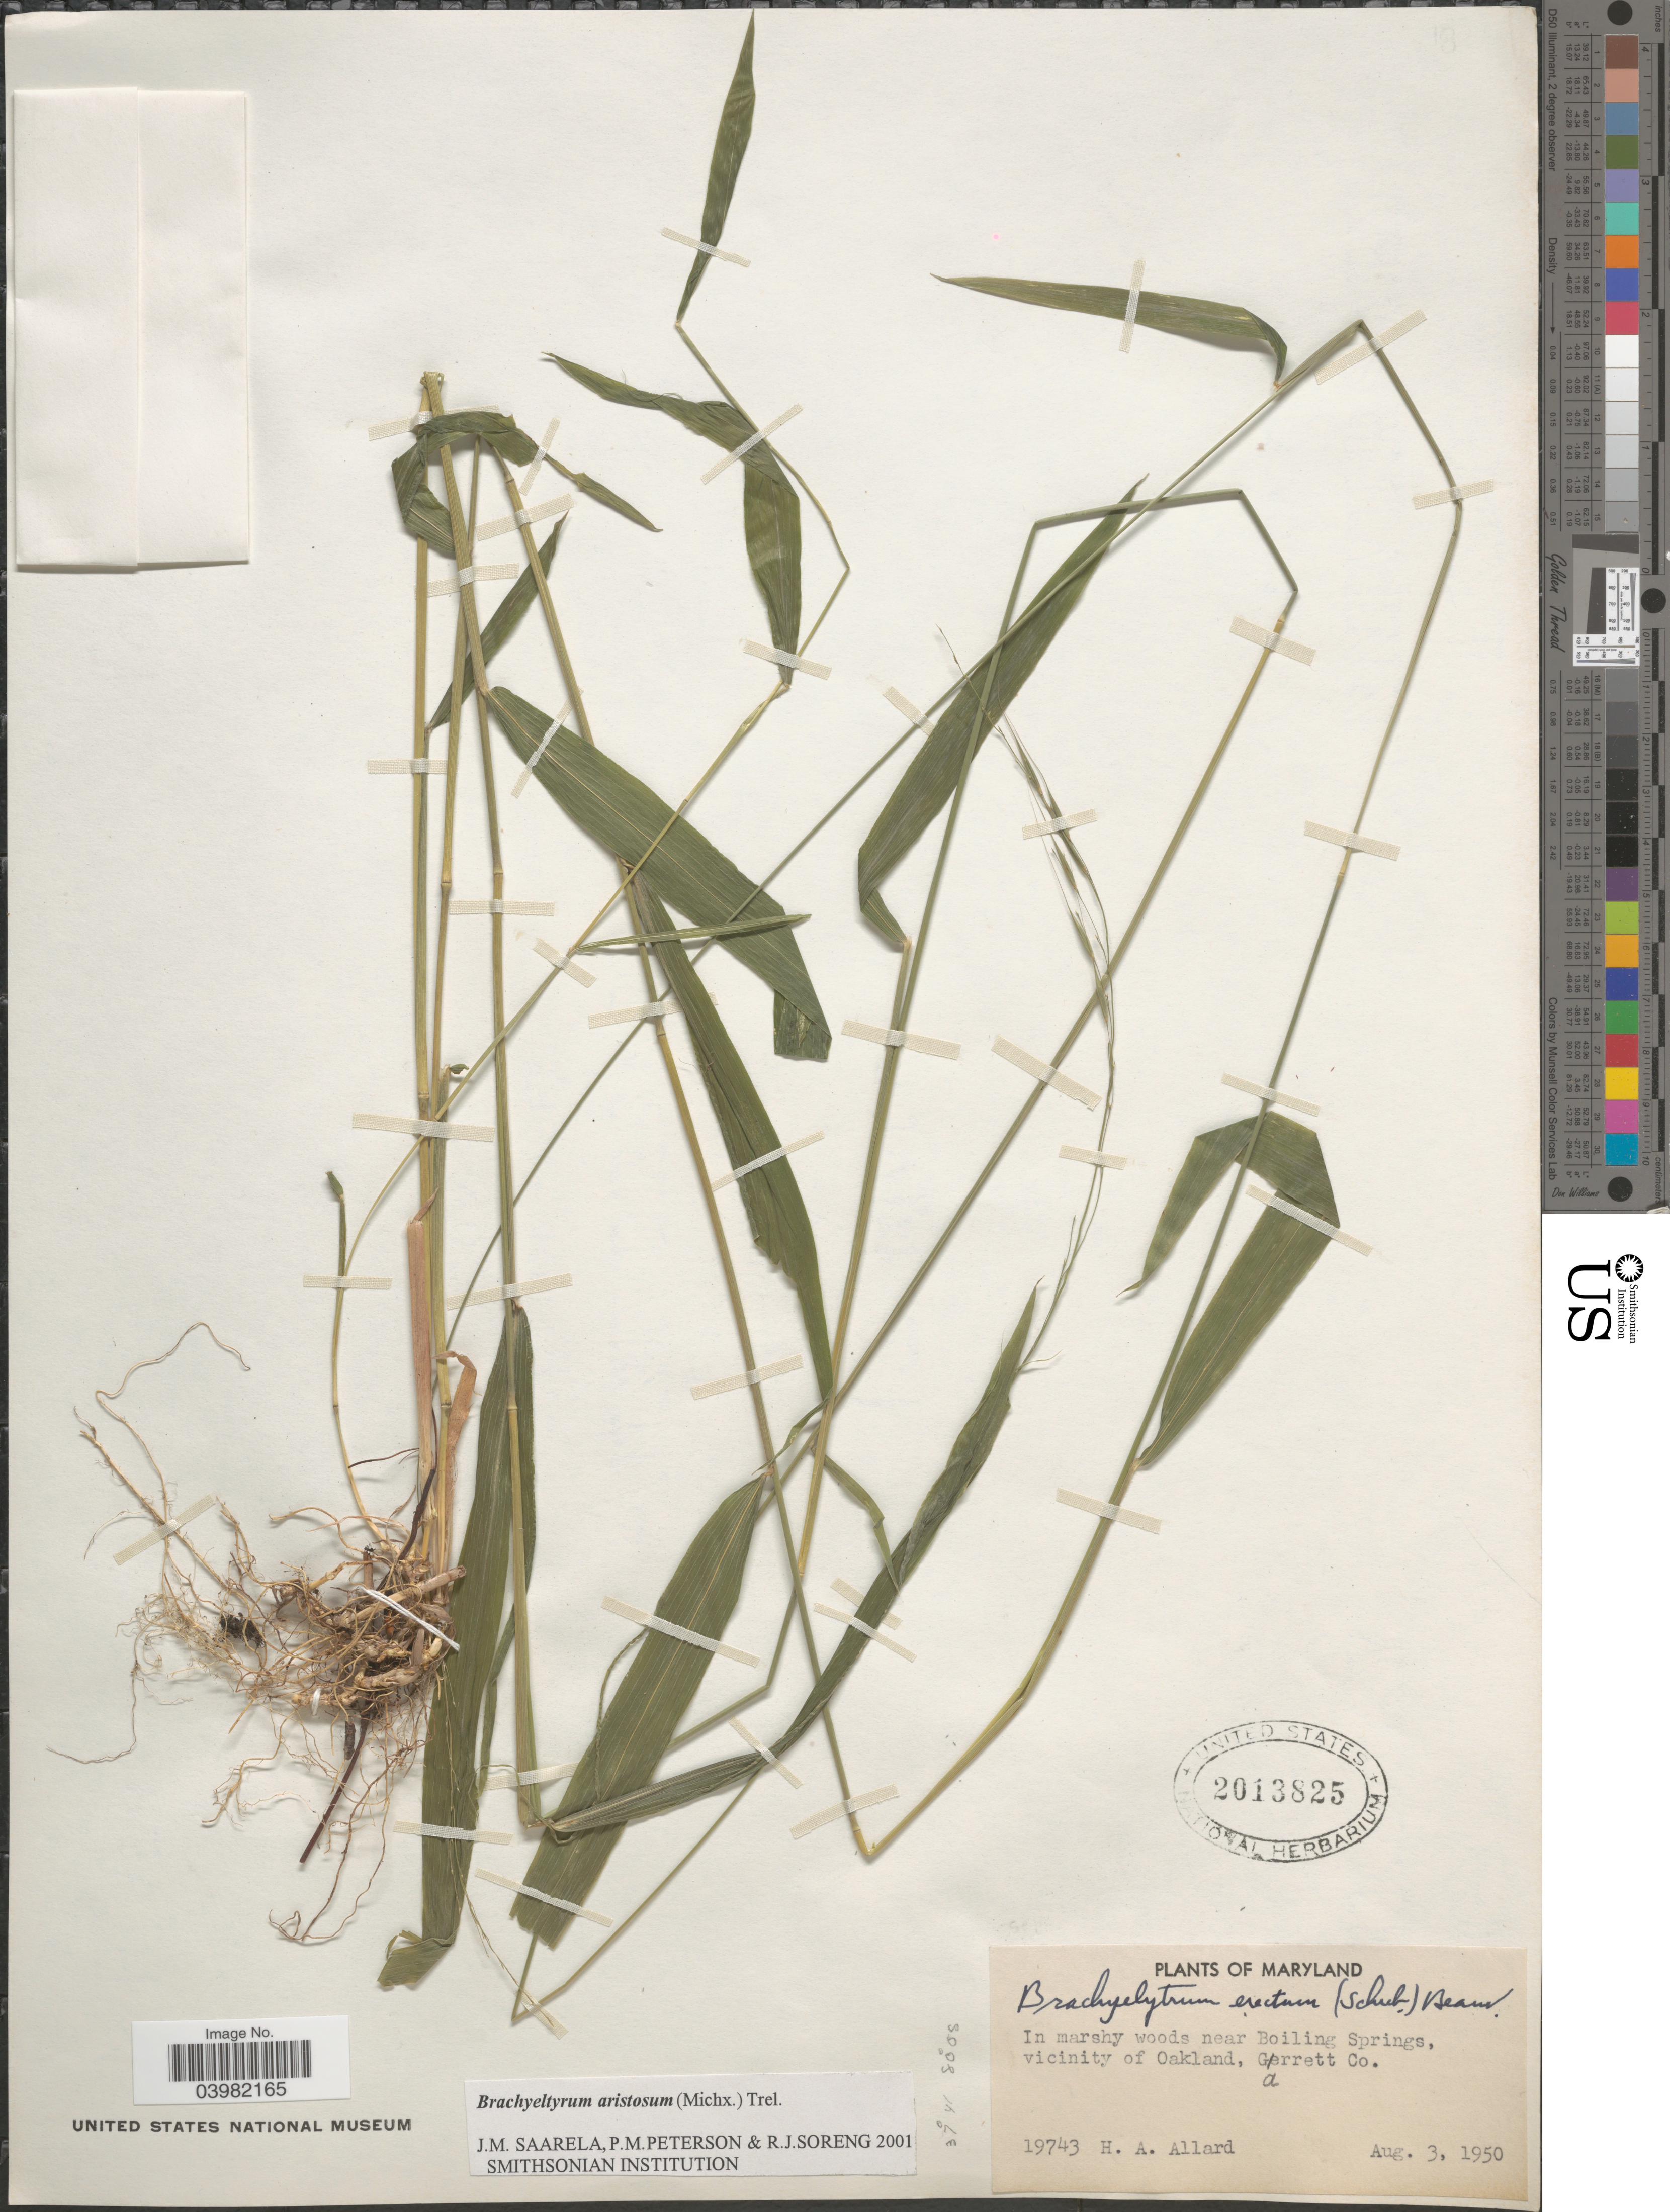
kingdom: Plantae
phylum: Tracheophyta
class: Liliopsida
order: Poales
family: Poaceae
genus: Brachyelytrum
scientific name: Brachyelytrum aristosum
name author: (Michx.) P. Beauv. ex Trel.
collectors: H. A. Allard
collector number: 19743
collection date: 1950-08-03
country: United States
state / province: Maryland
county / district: Garrett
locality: Near Boiling Springs, vicinity of Oakland, Garrett Co.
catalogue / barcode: US 2013825